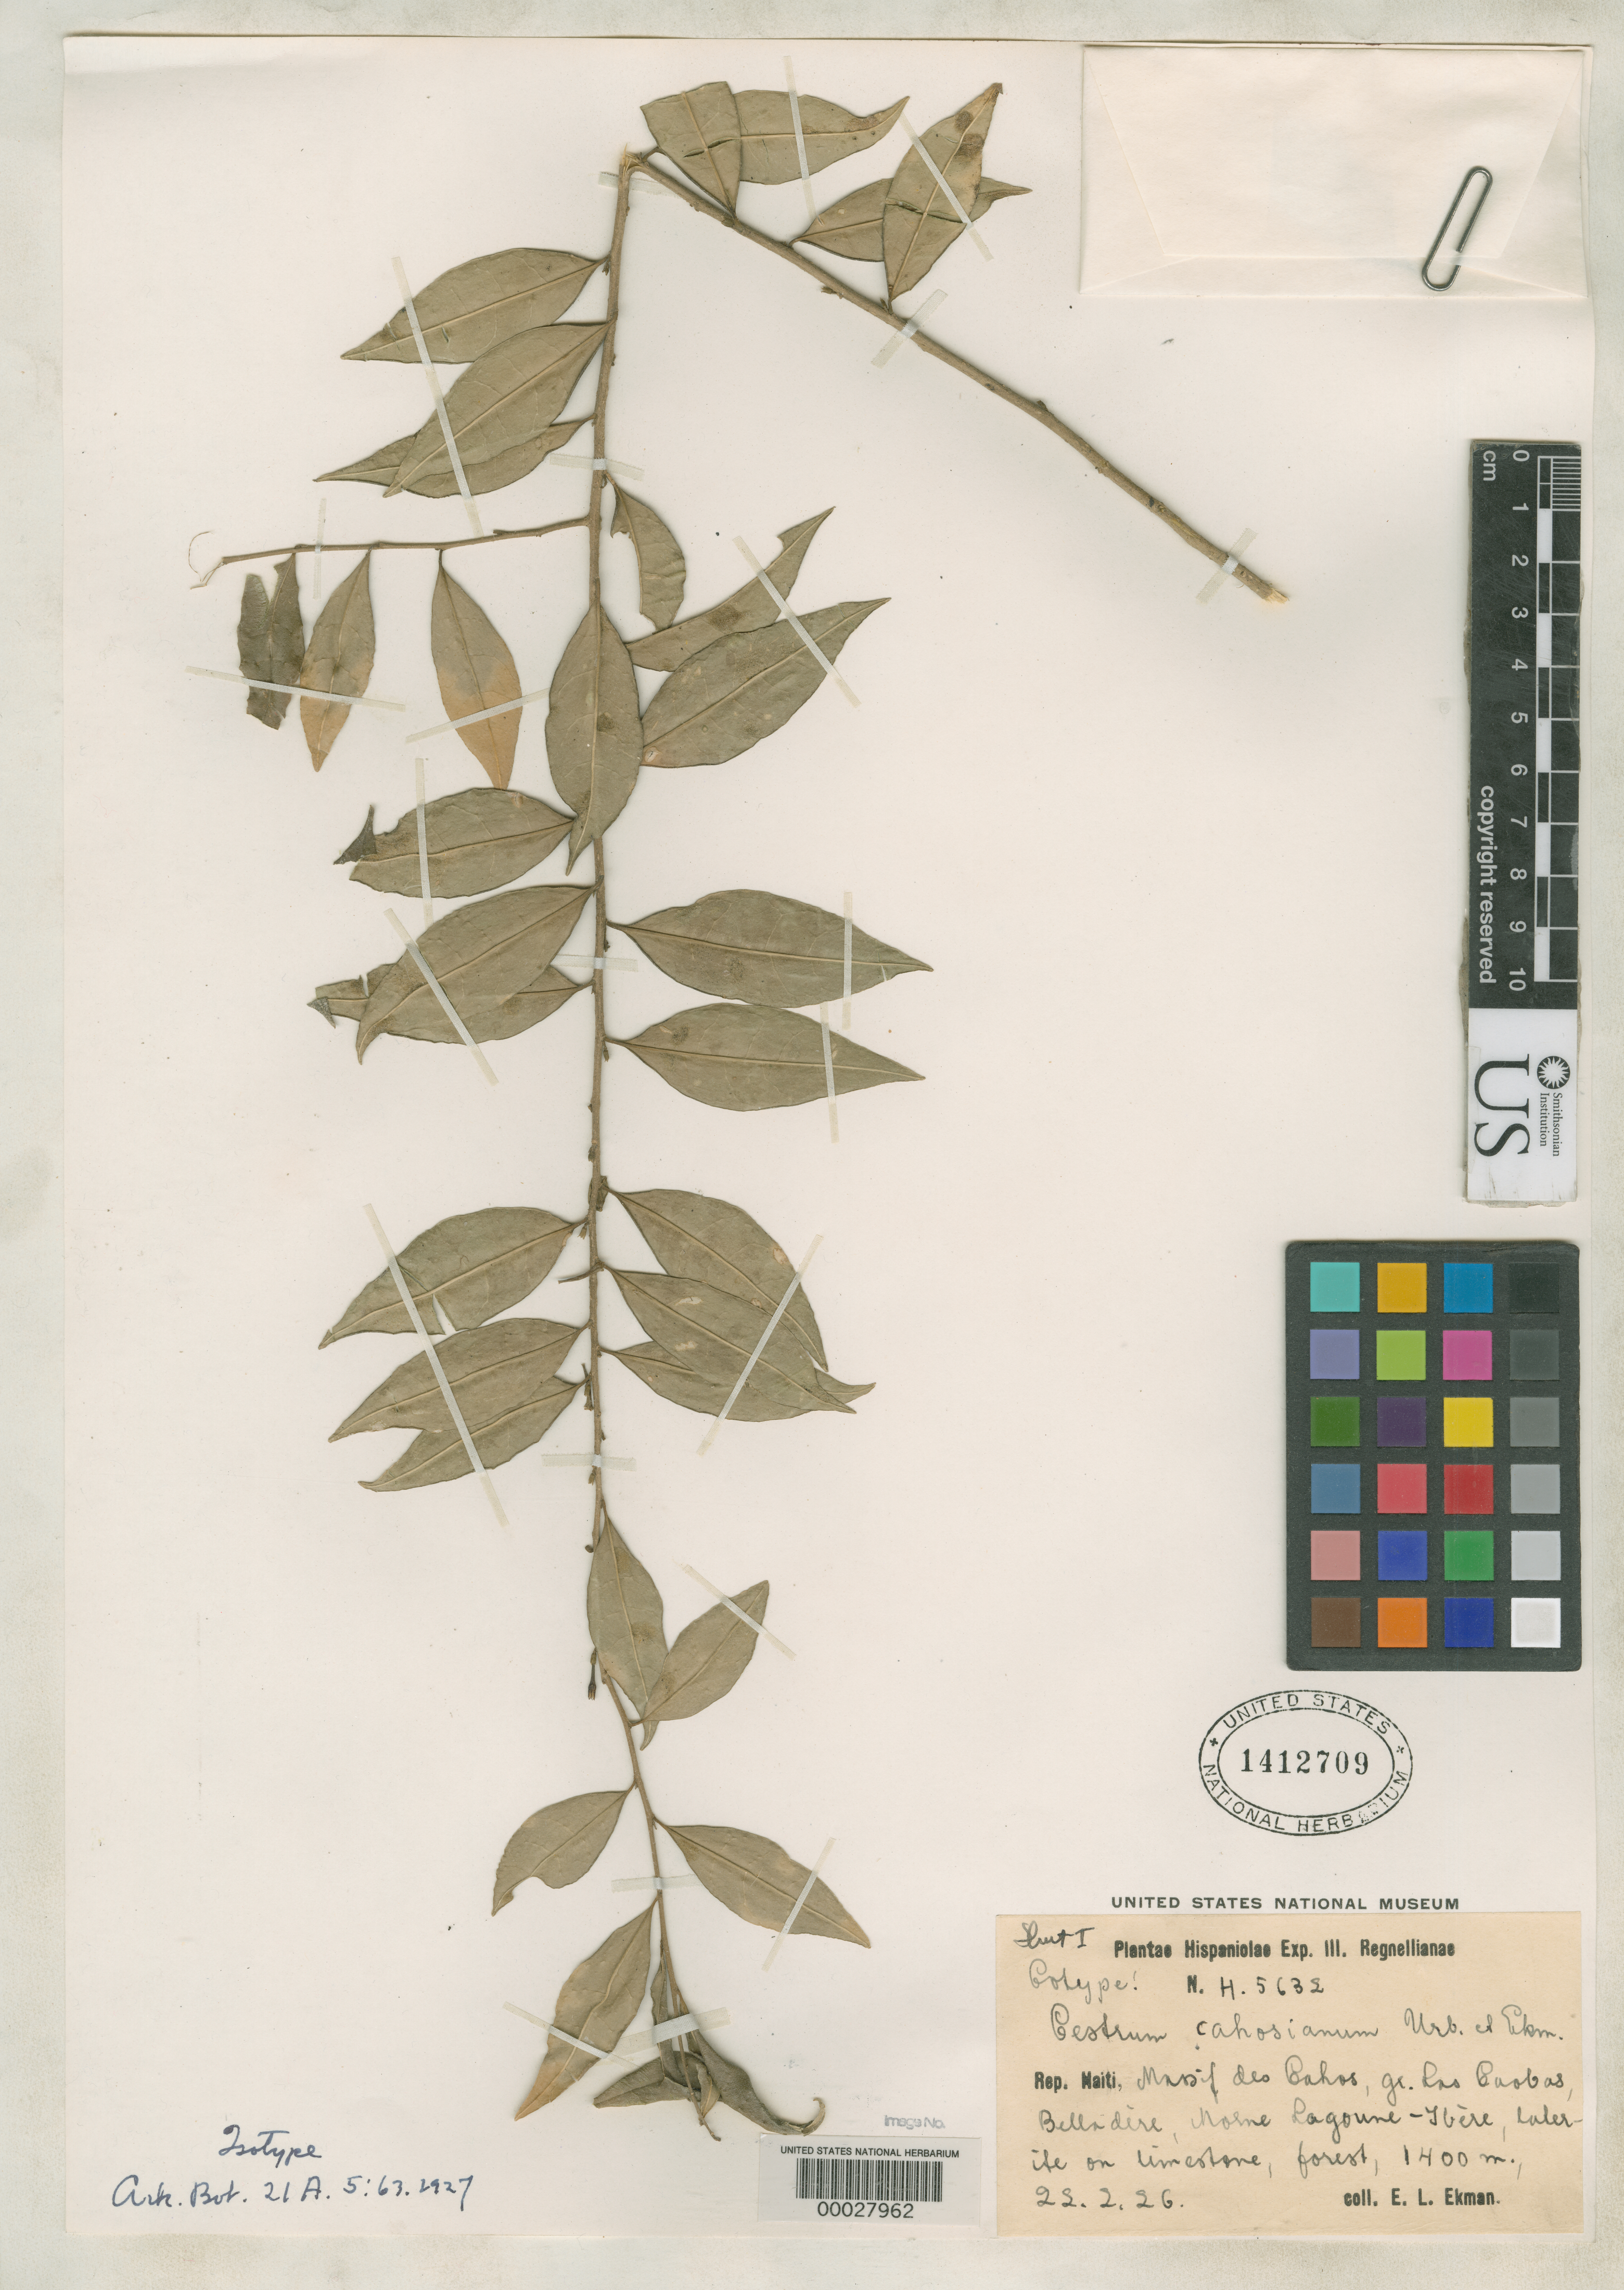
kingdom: Plantae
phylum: Tracheophyta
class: Magnoliopsida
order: Solanales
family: Solanaceae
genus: Cestrum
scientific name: Cestrum cahosianum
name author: Urb. & Ekman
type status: Isotype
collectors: E. L. Ekman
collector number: H 5632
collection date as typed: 22 Feb 1926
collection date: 1926-02-22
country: Haiti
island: Hispaniola Island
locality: Massif des Cahos, gr. Las Caobas, Belladère, Morne Lagoune-Ibère.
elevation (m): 1400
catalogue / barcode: US 1412709